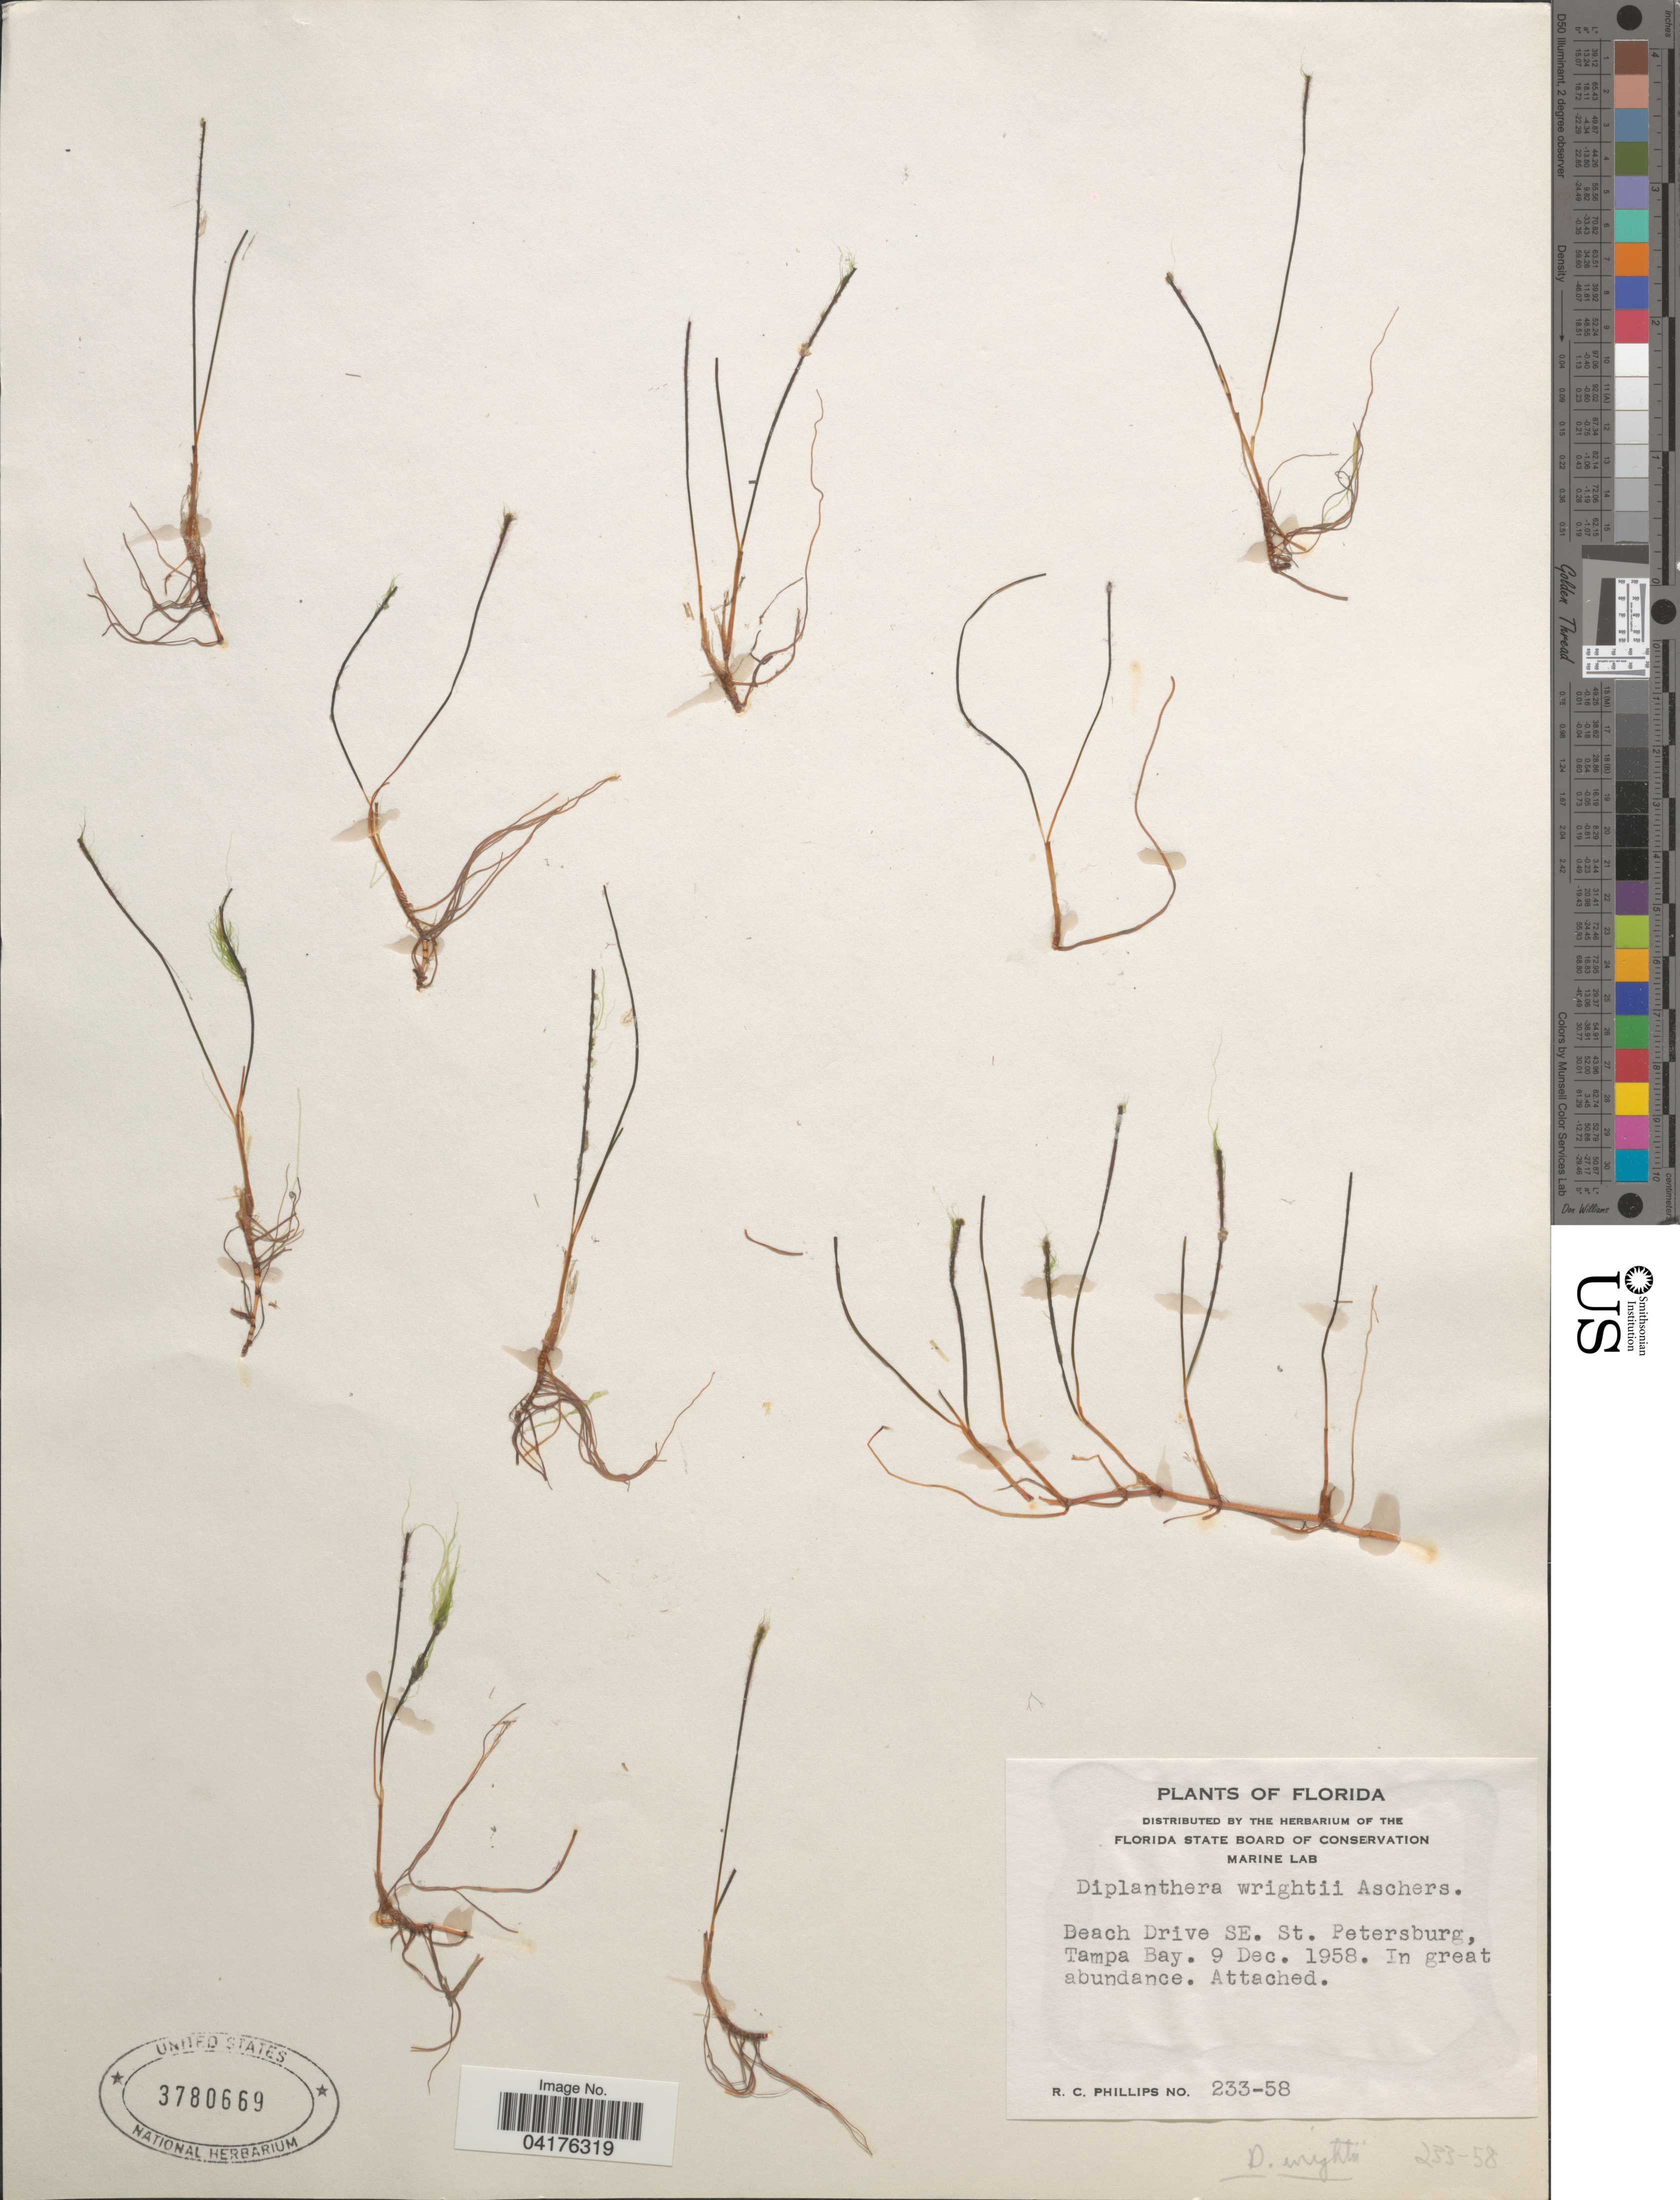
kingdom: Plantae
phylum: Tracheophyta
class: Liliopsida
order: Alismatales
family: Cymodoceaceae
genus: Halodule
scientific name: Halodule wrightii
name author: Asch.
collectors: R. C. Phillips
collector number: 233-58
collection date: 1958-12-09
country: United States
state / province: Florida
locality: Beach Drive SE. St. Petersburg, Tampa Bay.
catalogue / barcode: US 3780669